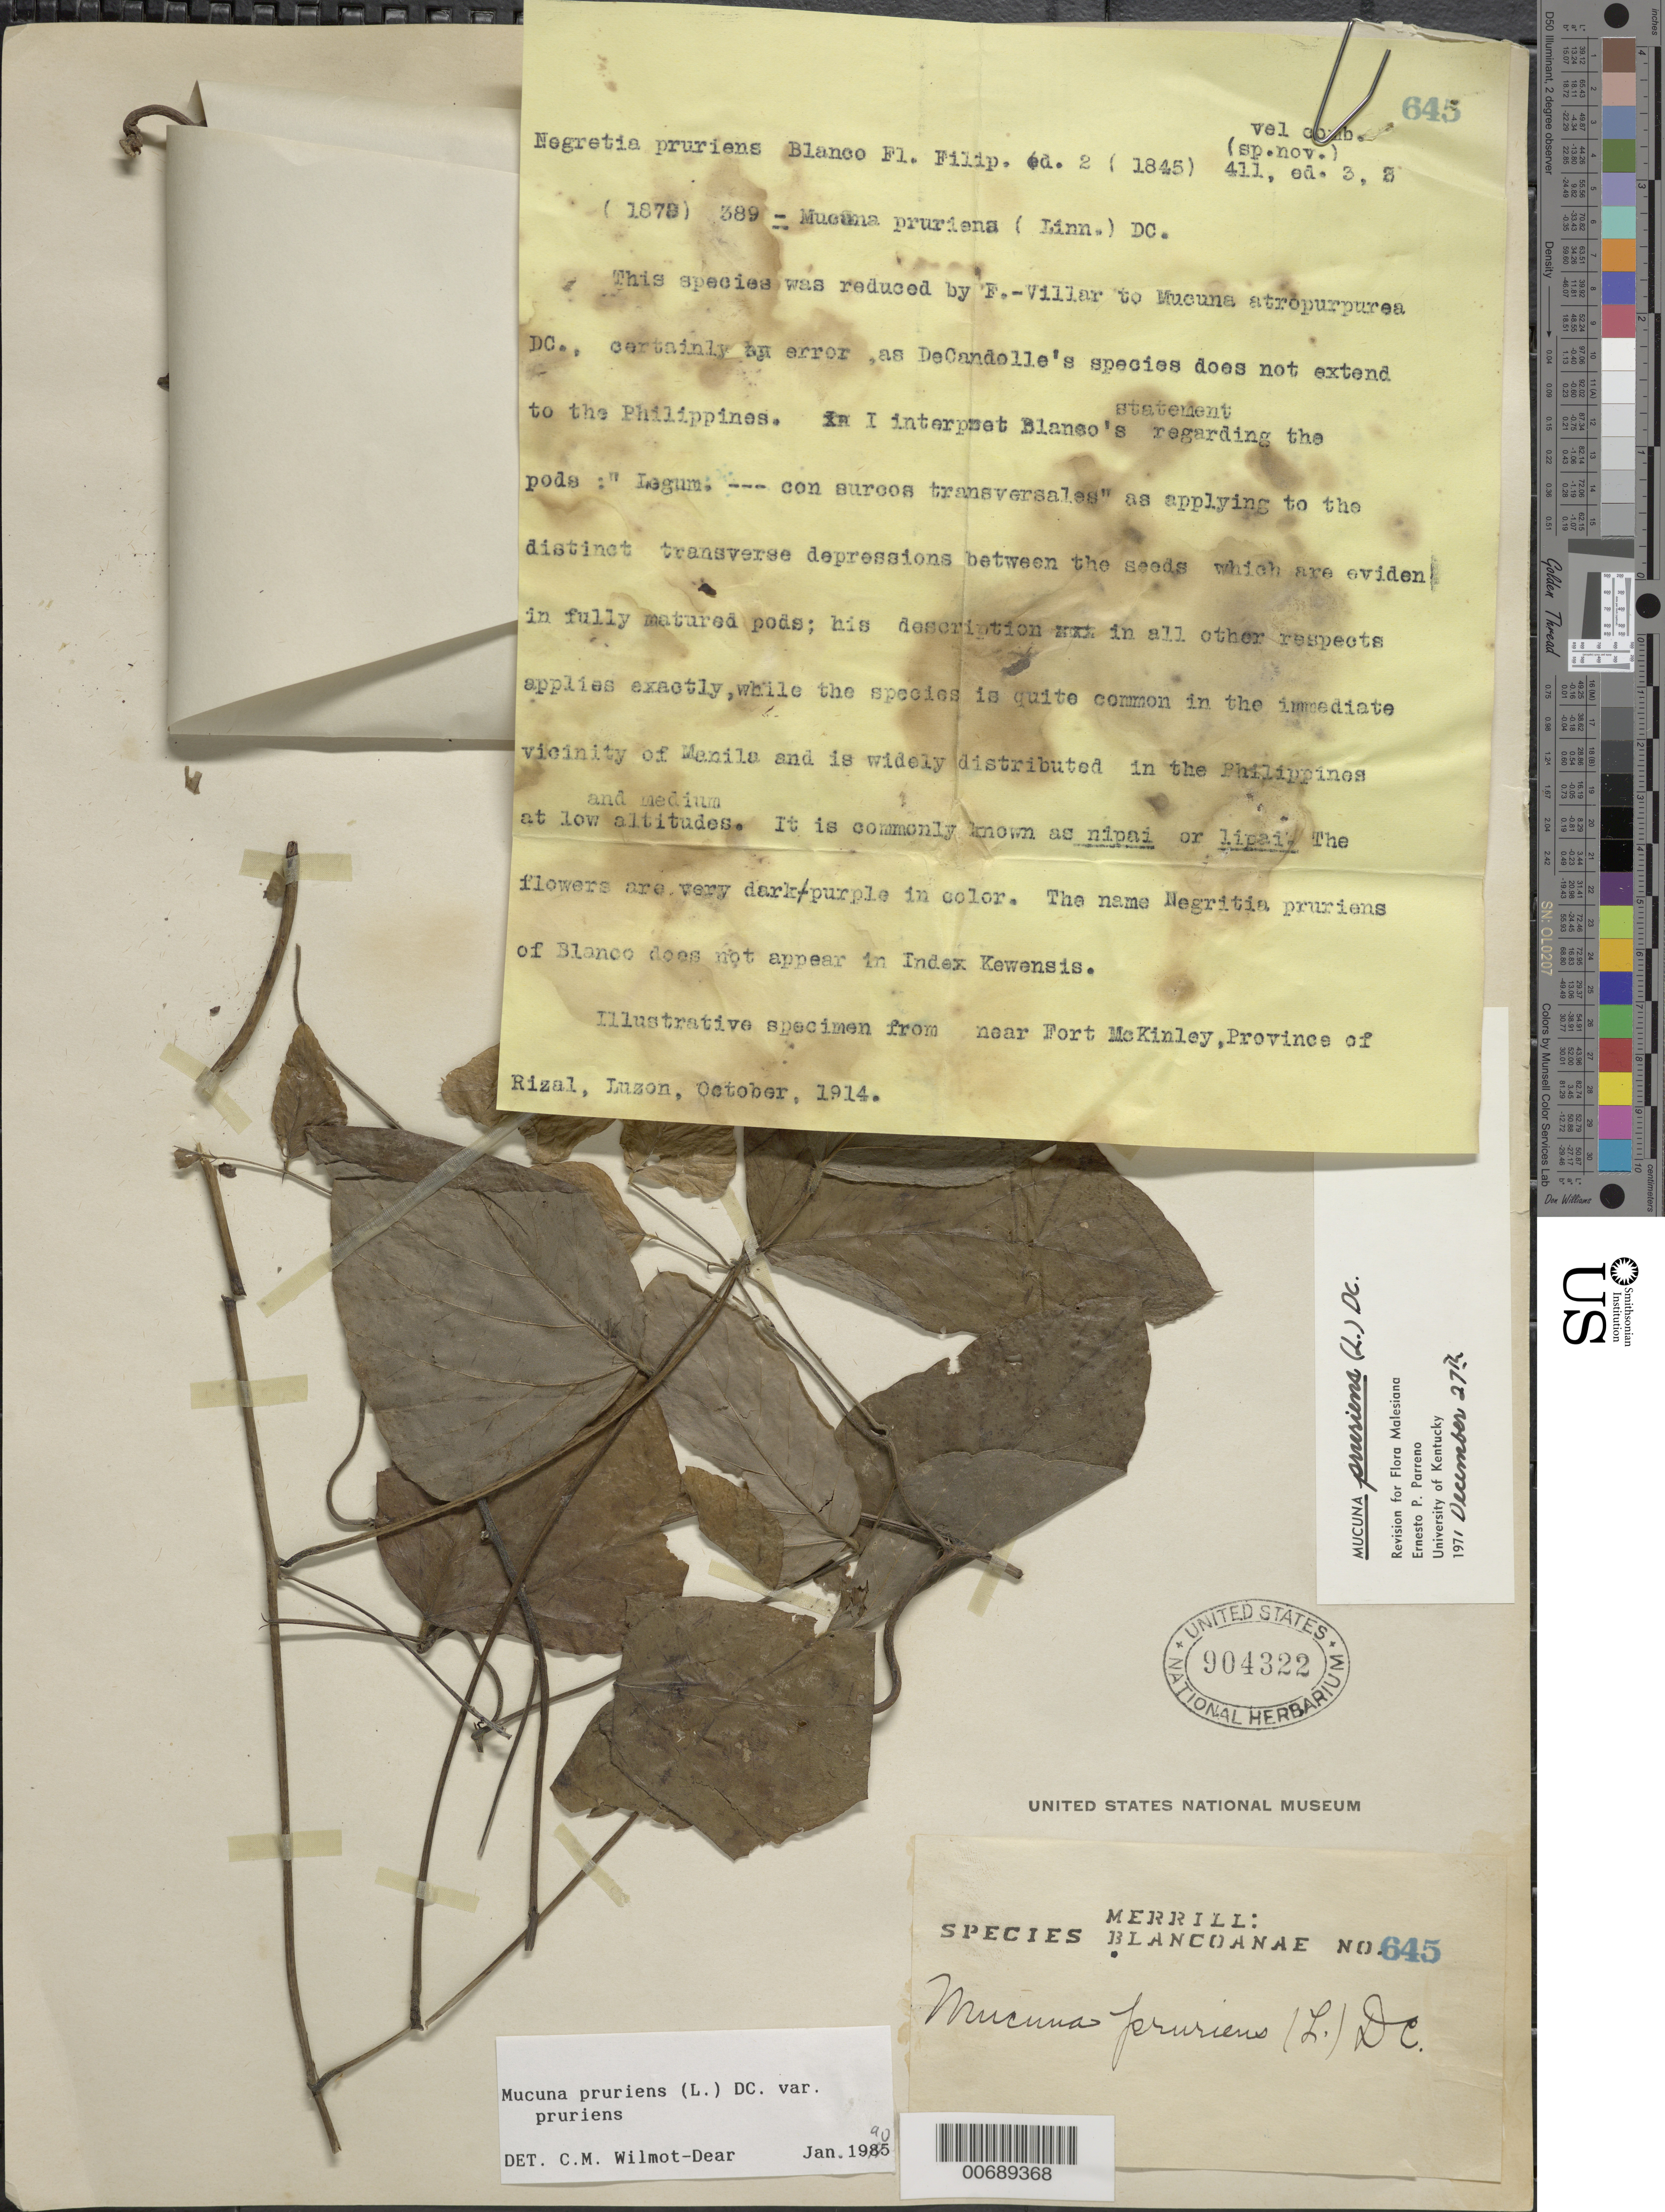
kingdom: Plantae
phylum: Tracheophyta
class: Magnoliopsida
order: Fabales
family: Fabaceae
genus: Mucuna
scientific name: Mucuna pruriens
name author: (L.) DC.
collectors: E. D. Merrill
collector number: Sp. Blancoan. 0645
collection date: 1914-10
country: Philippines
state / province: National Capital Region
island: Luzon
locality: Fort William McKinley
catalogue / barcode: US 904322